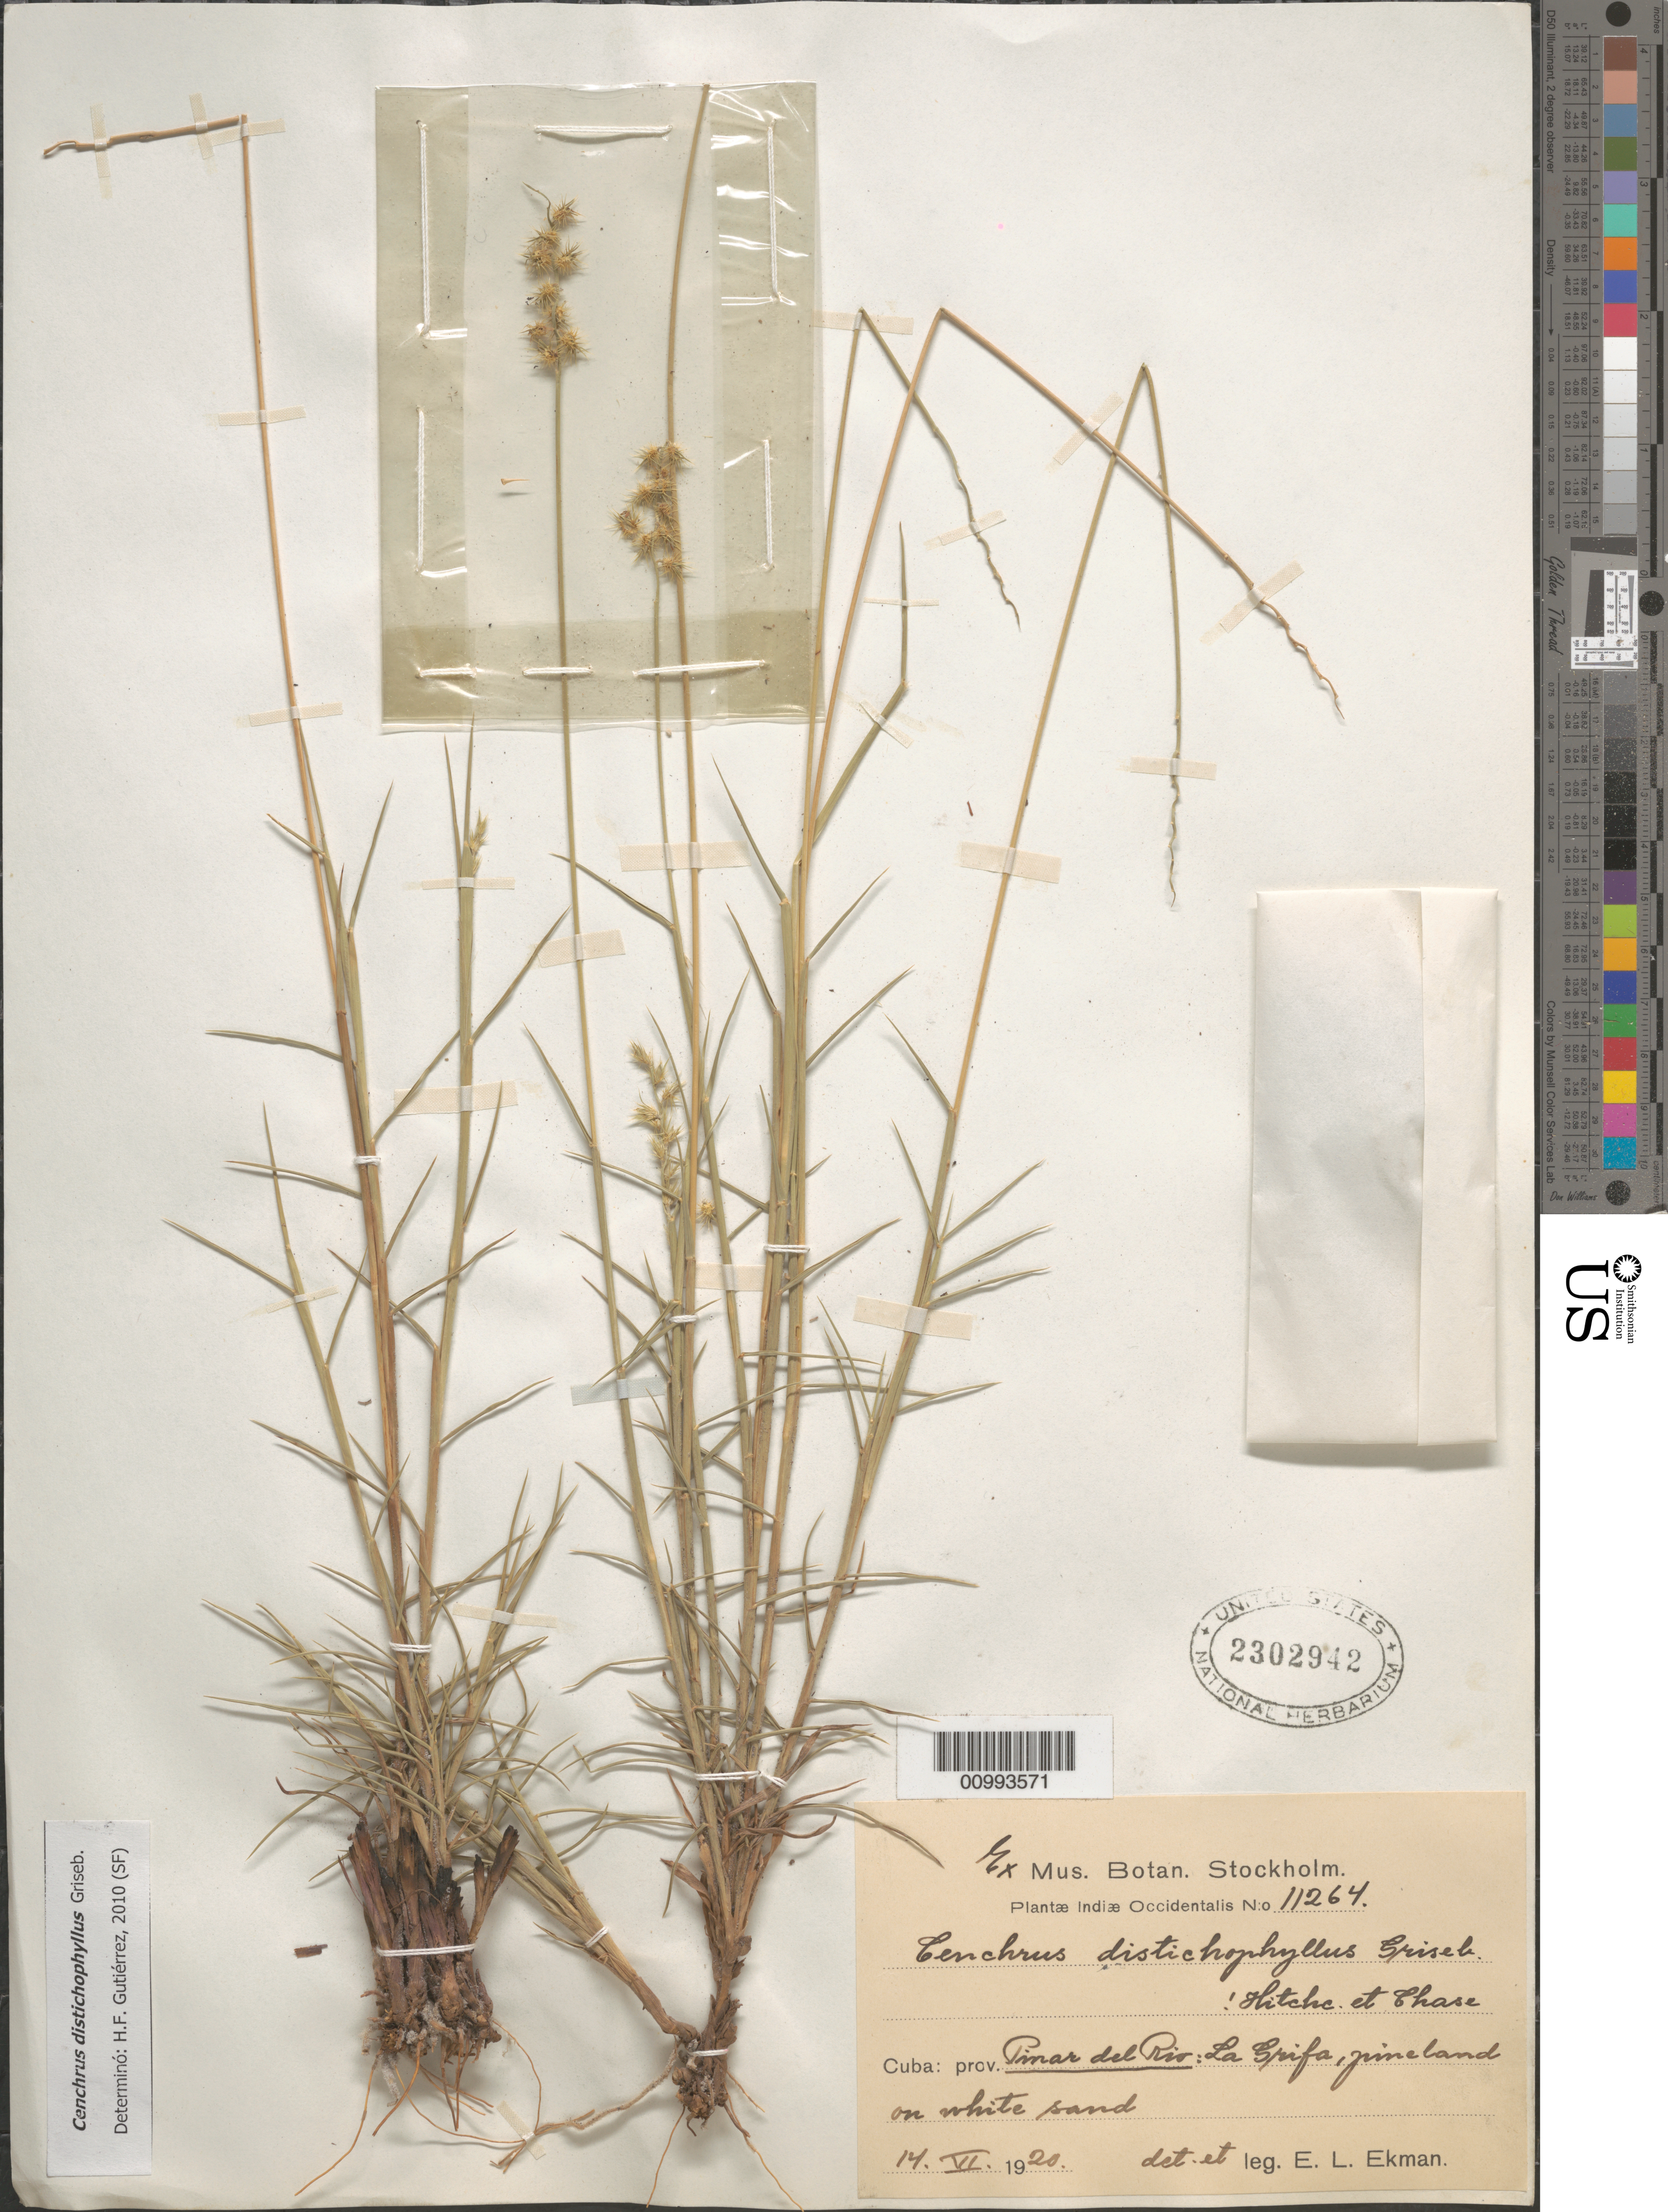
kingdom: Plantae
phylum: Tracheophyta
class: Liliopsida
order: Poales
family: Poaceae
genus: Cenchrus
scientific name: Cenchrus distichophyllus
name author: Griseb.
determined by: Gutiérrez, H. F.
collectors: E. L. Ekman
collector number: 11264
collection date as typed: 14 Jun 1920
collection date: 1920-06-14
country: Cuba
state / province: Pinar del Rio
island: Cuba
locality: Pinar del Rio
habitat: Pineland on white sand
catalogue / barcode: US 2302942